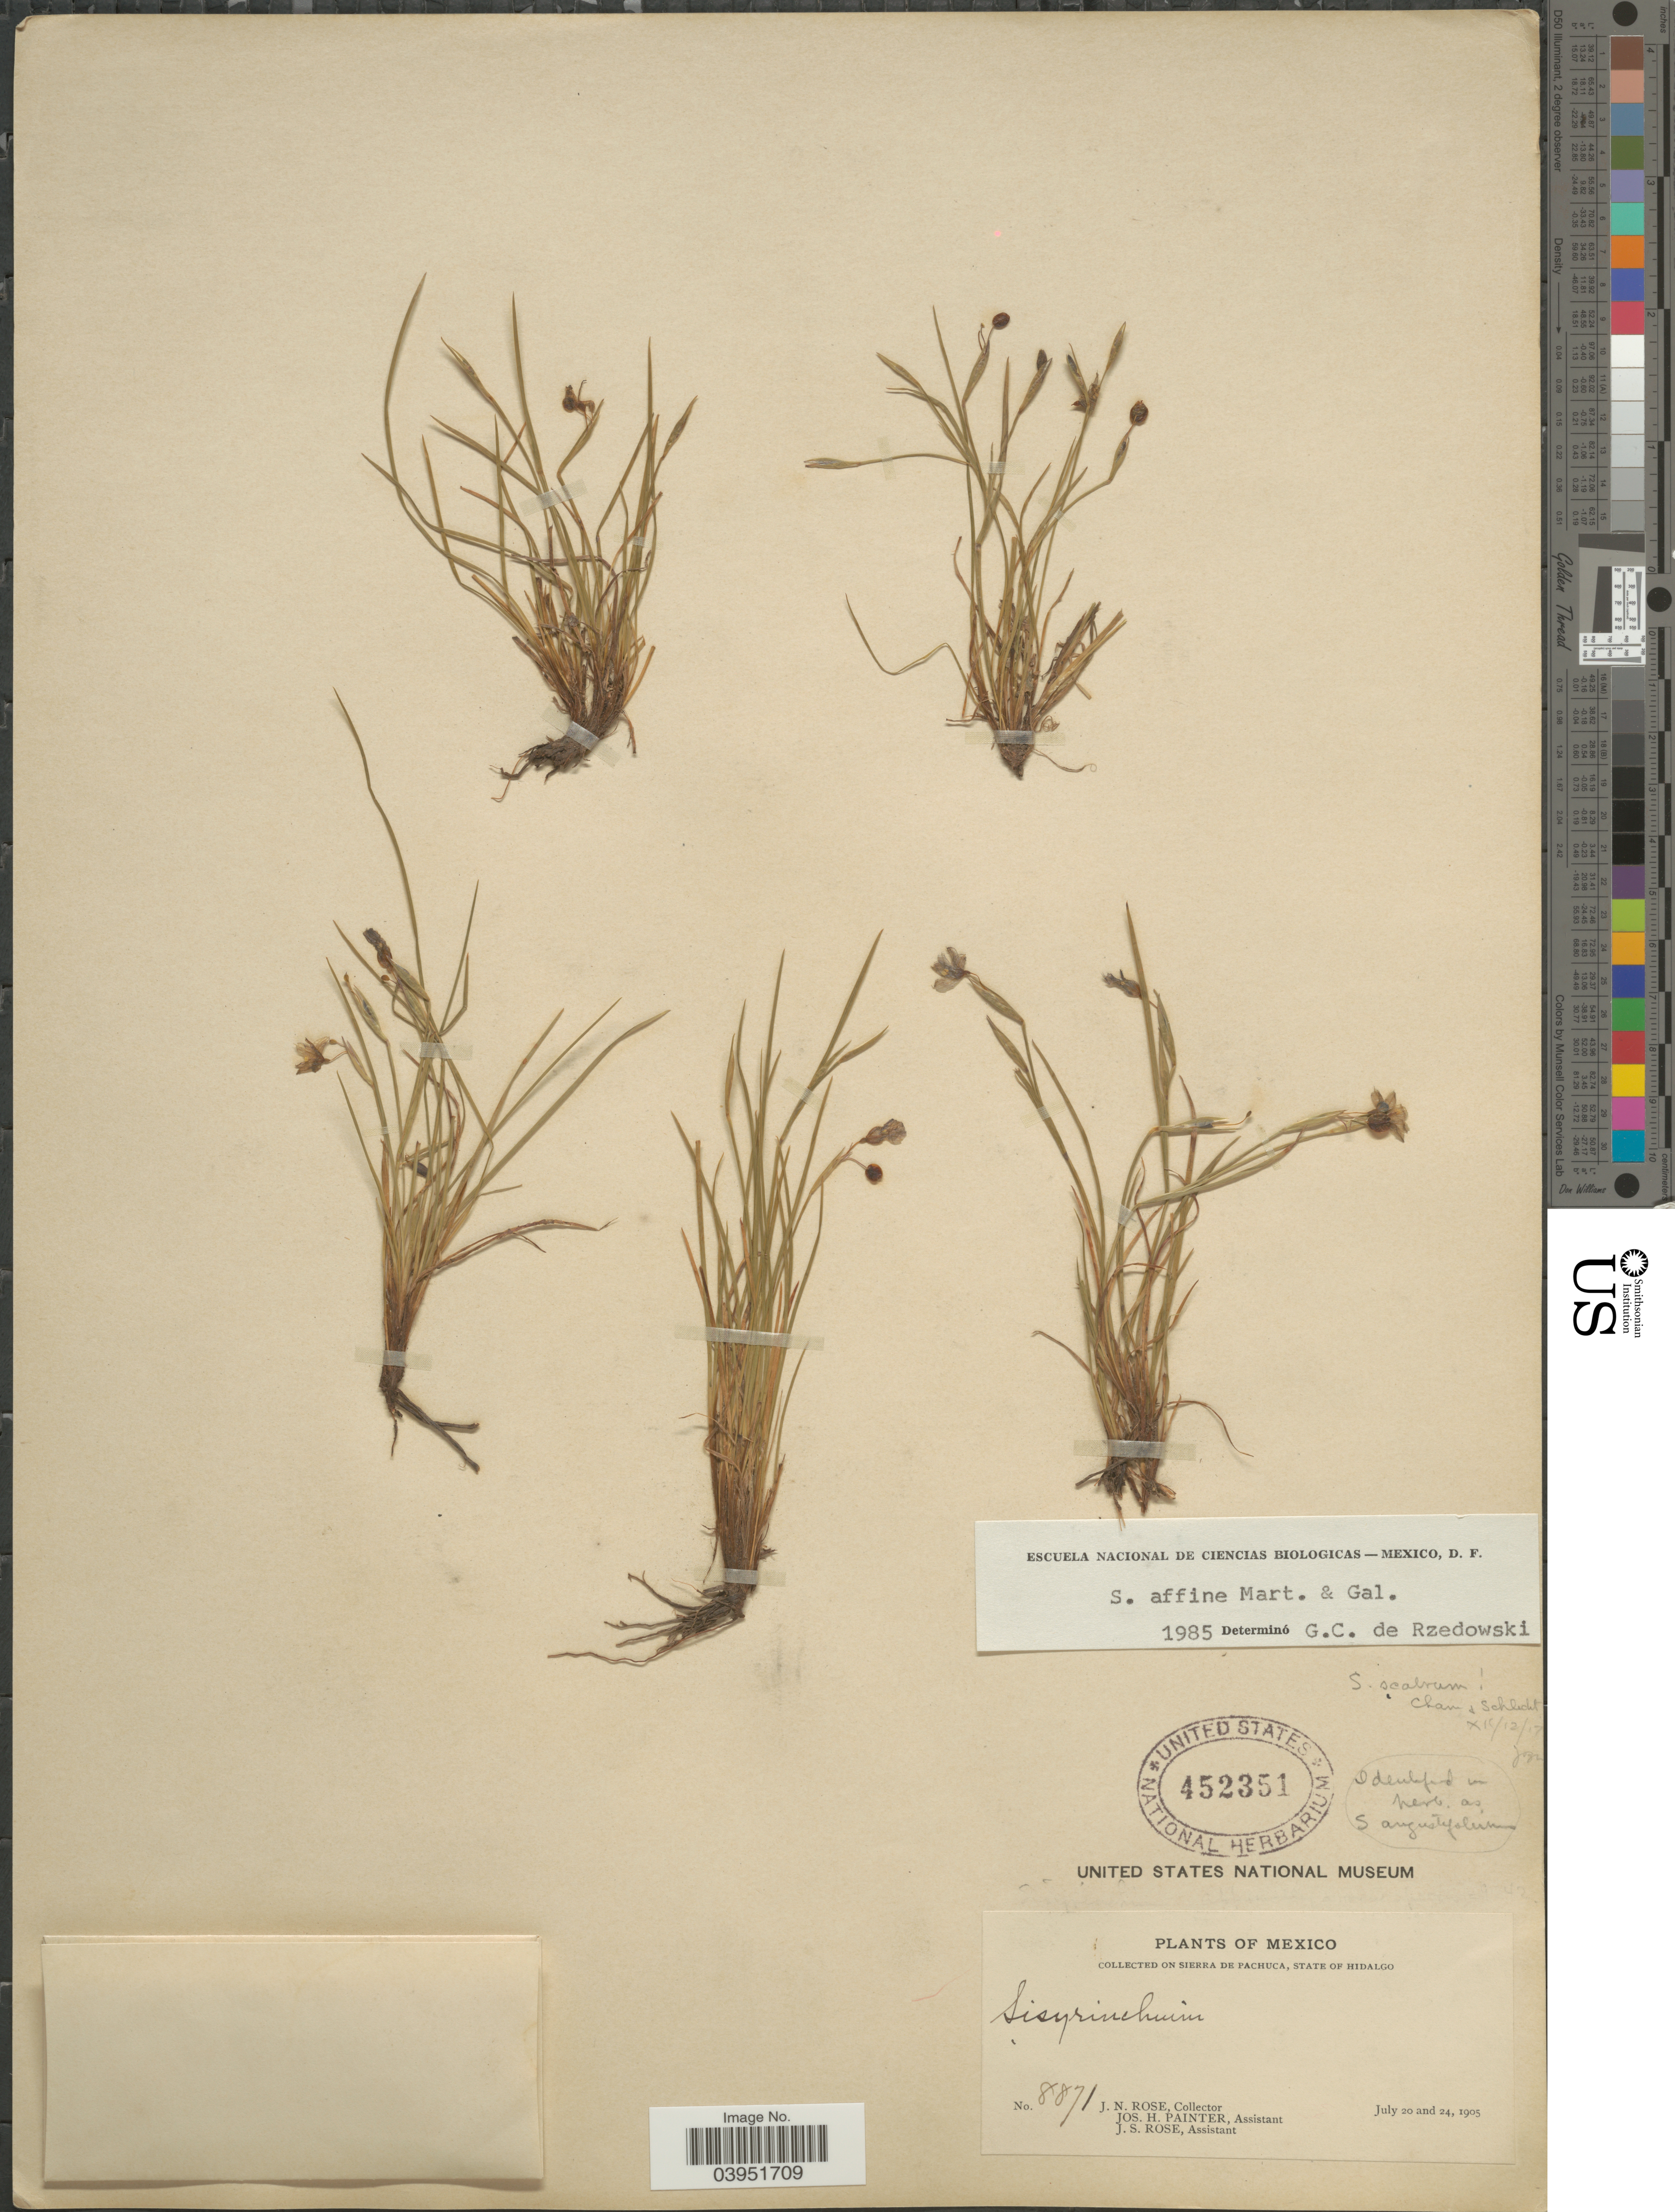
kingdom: Plantae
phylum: Tracheophyta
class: Liliopsida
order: Asparagales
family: Iridaceae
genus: Sisyrinchium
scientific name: Sisyrinchium affine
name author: M. Martens & Galeotti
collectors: J. N. Rose, J. H. Painter & J. S. Rose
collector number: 8871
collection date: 1905-07-20/1905-07-24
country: Mexico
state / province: Hidalgo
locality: On Sierra de Pachuca.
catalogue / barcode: US 452351